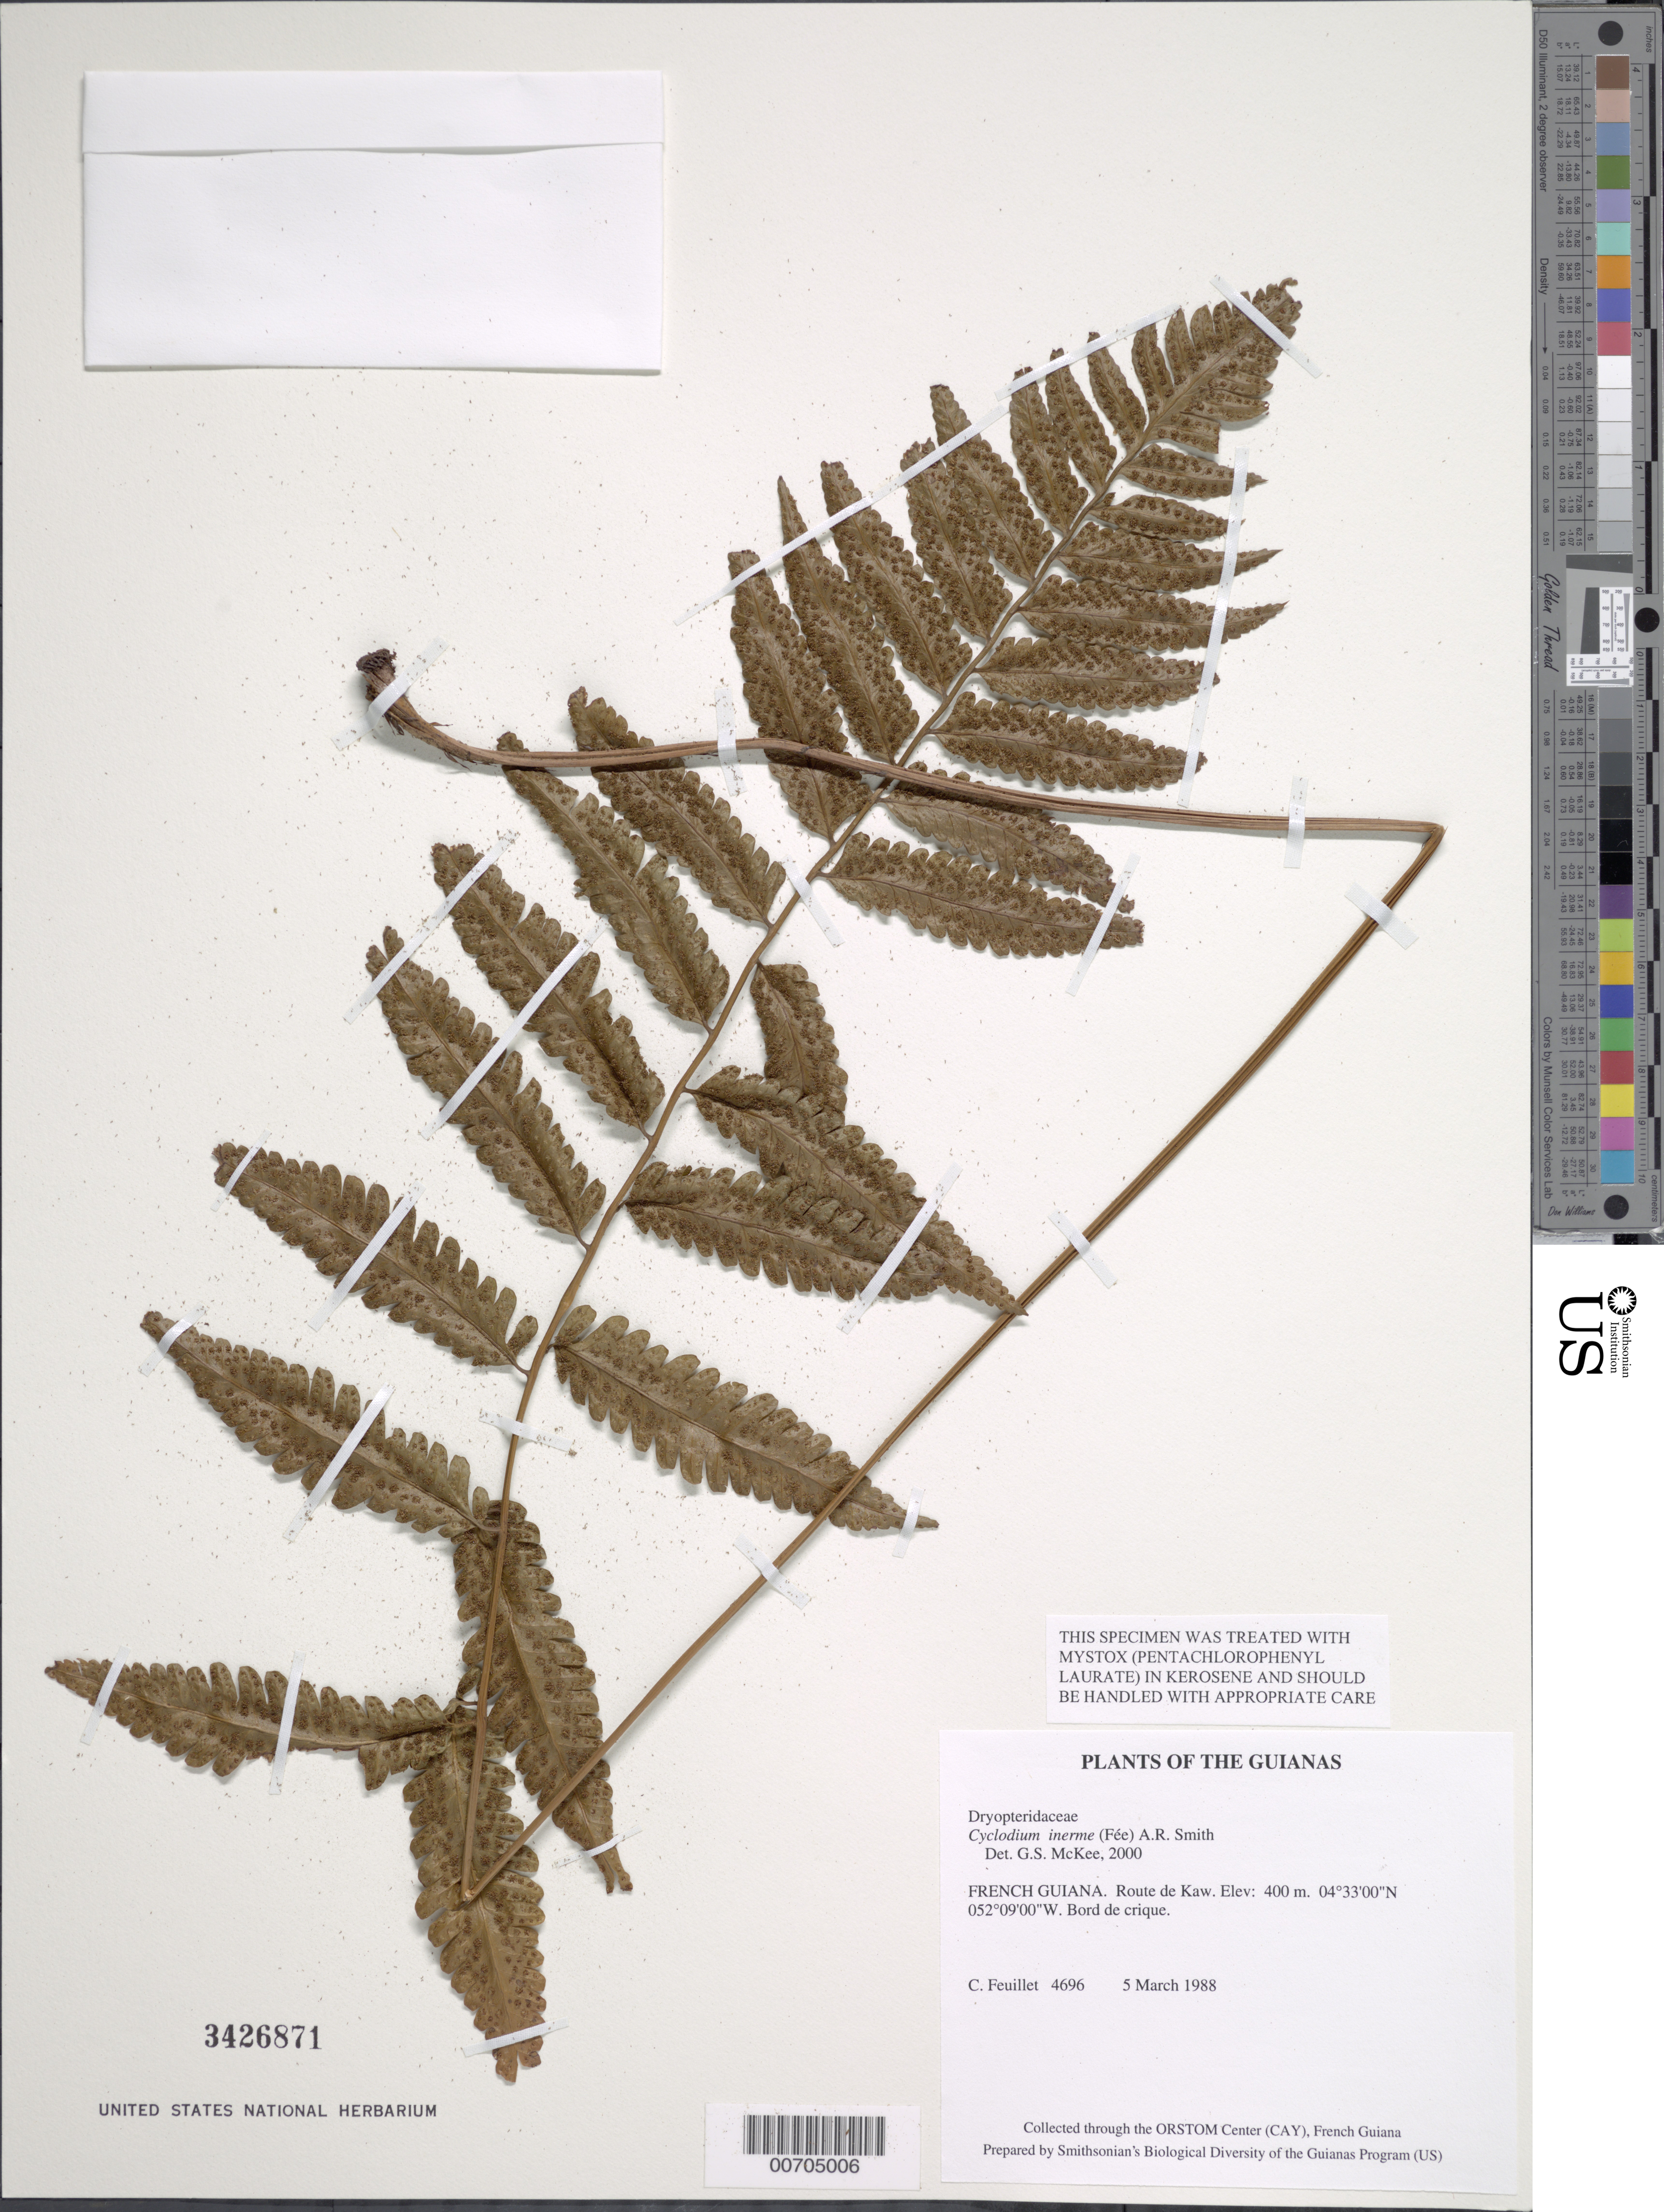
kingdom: Plantae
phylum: Tracheophyta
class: Polypodiopsida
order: Polypodiales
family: Dryopteridaceae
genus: Cyclodium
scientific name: Cyclodium inerme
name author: (Fée) A.R. Sm.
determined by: McKee, G. S., (US), NMNH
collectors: C. Feuillet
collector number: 4696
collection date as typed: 5 Mar 1988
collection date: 1988-03-05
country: French Guiana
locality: Route de Kaw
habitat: Bord de crique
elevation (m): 45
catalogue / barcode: US 3426871